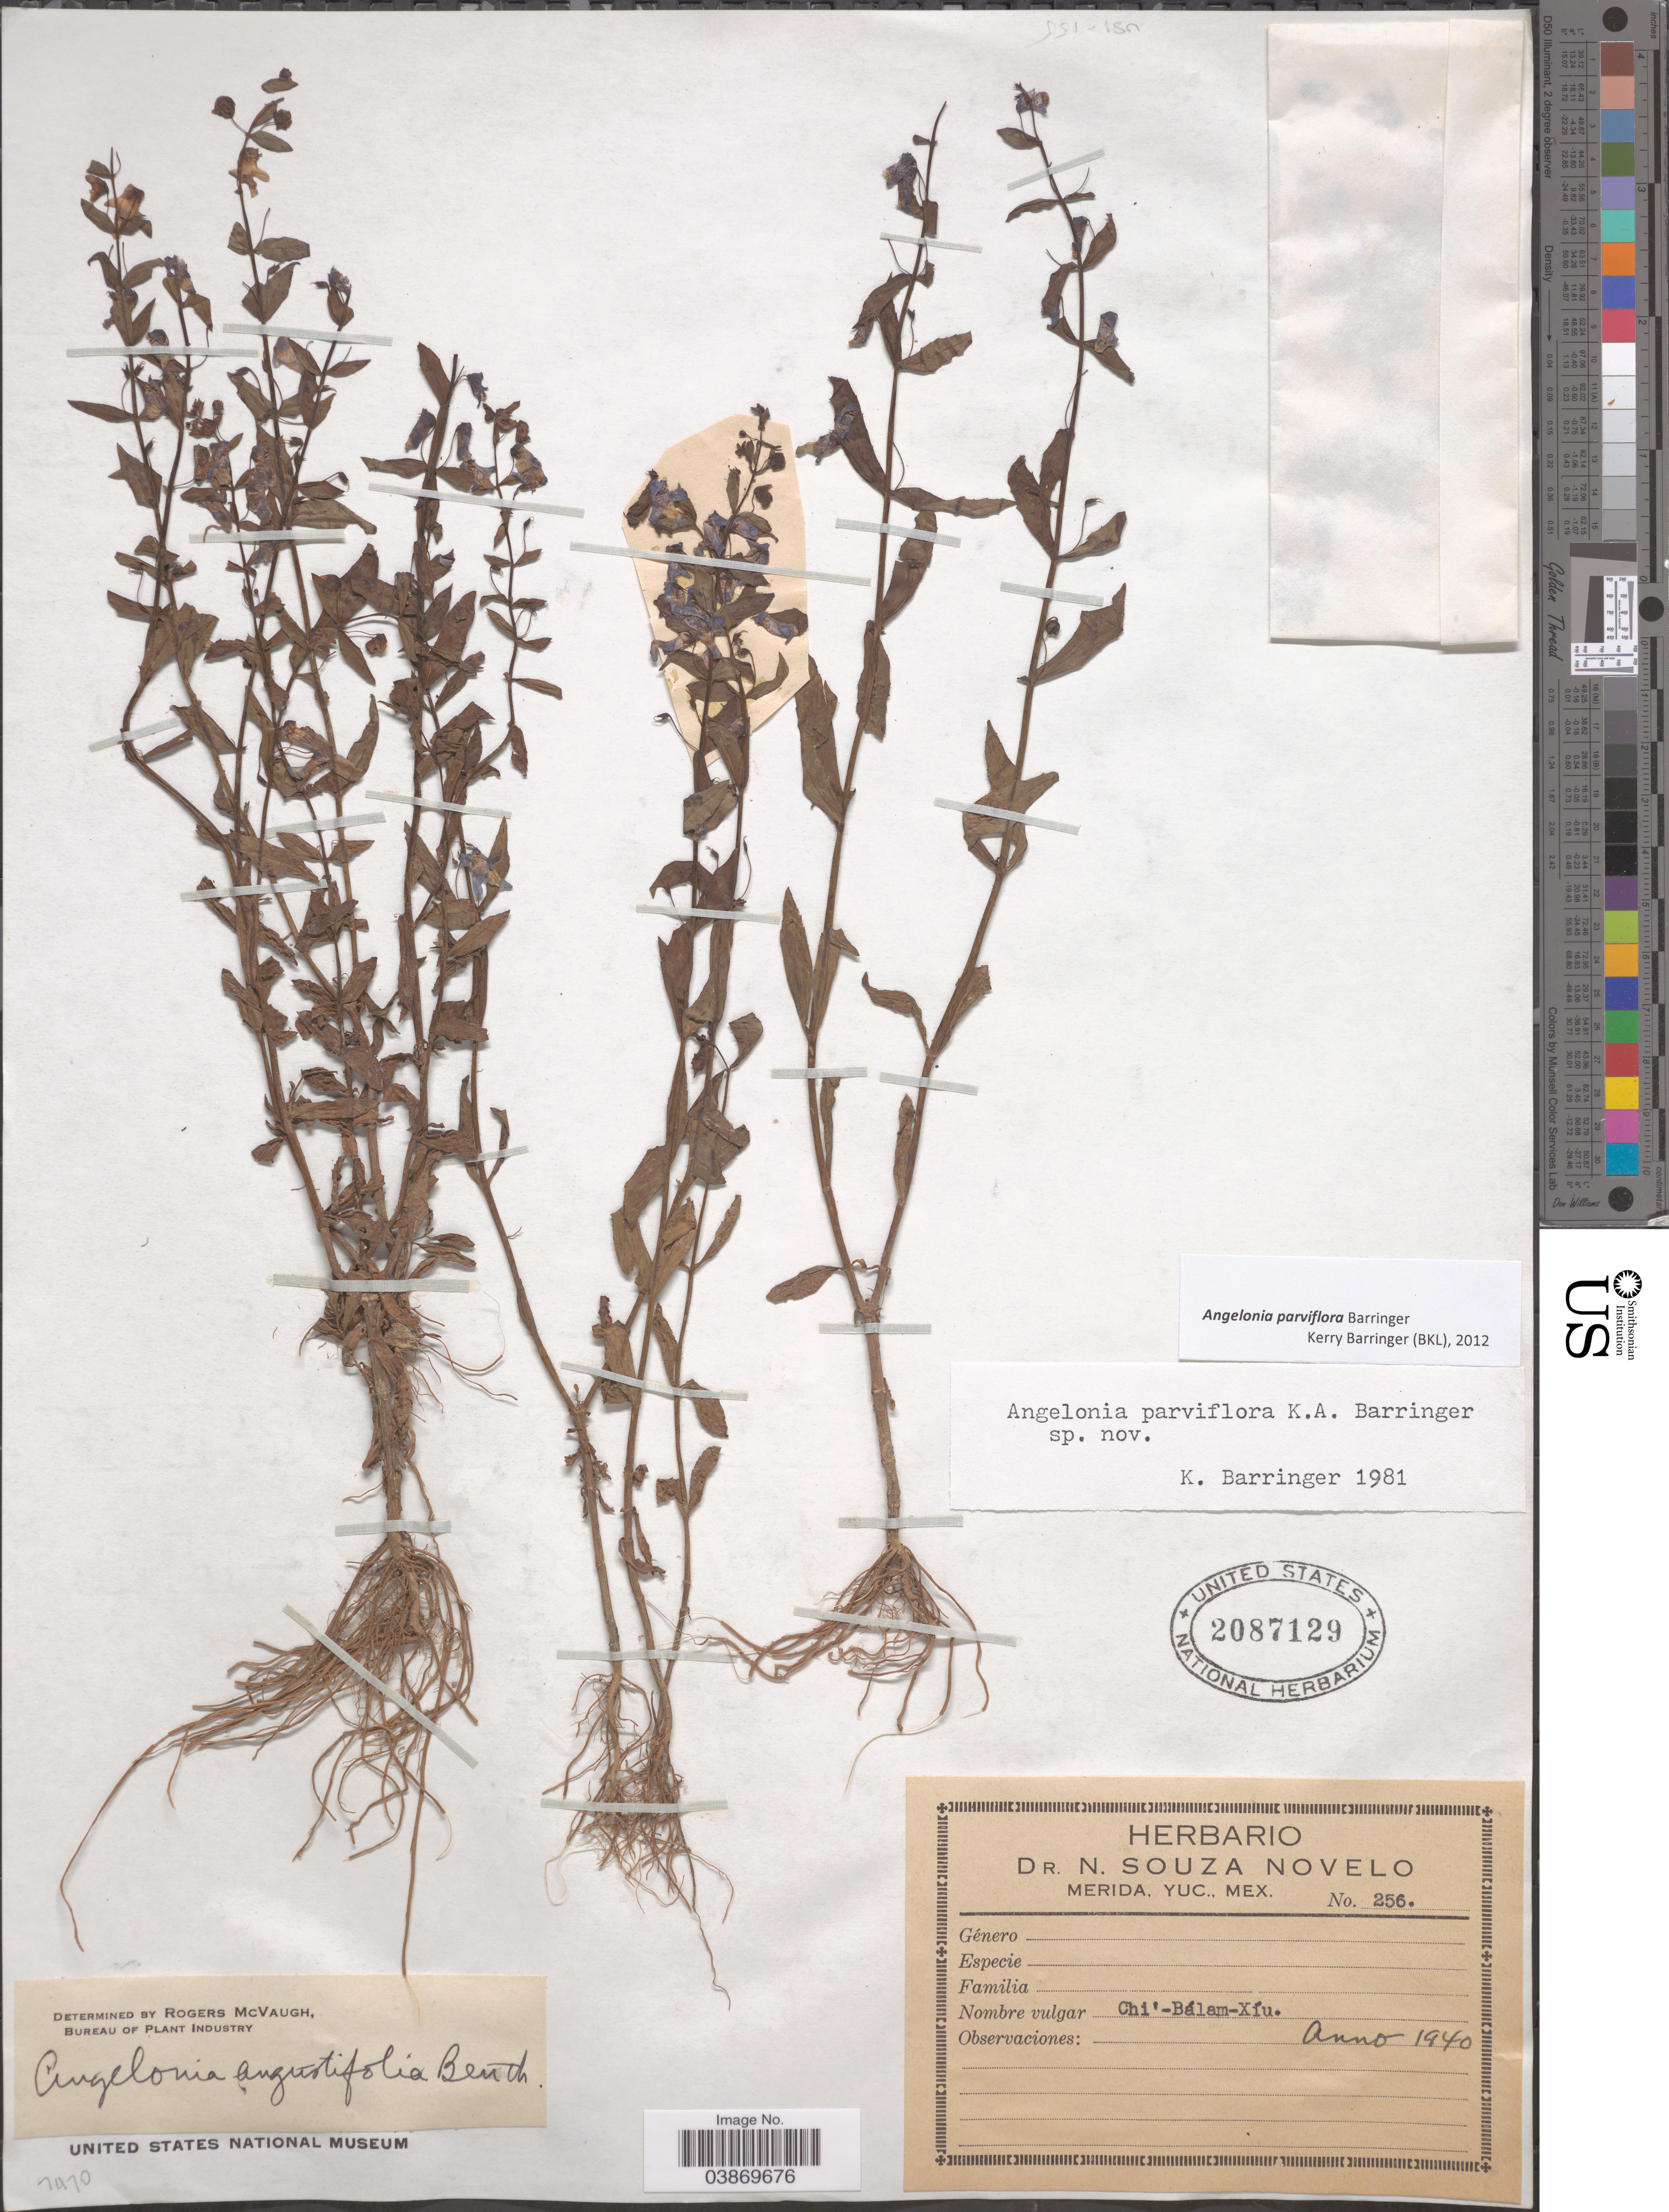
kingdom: Plantae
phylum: Tracheophyta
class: Magnoliopsida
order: Lamiales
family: Plantaginaceae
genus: Angelonia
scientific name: Angelonia parviflora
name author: Barringer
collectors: N. Souza Novelo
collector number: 256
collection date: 1940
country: Mexico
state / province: Yucatán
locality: Merida.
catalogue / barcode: US 2087129